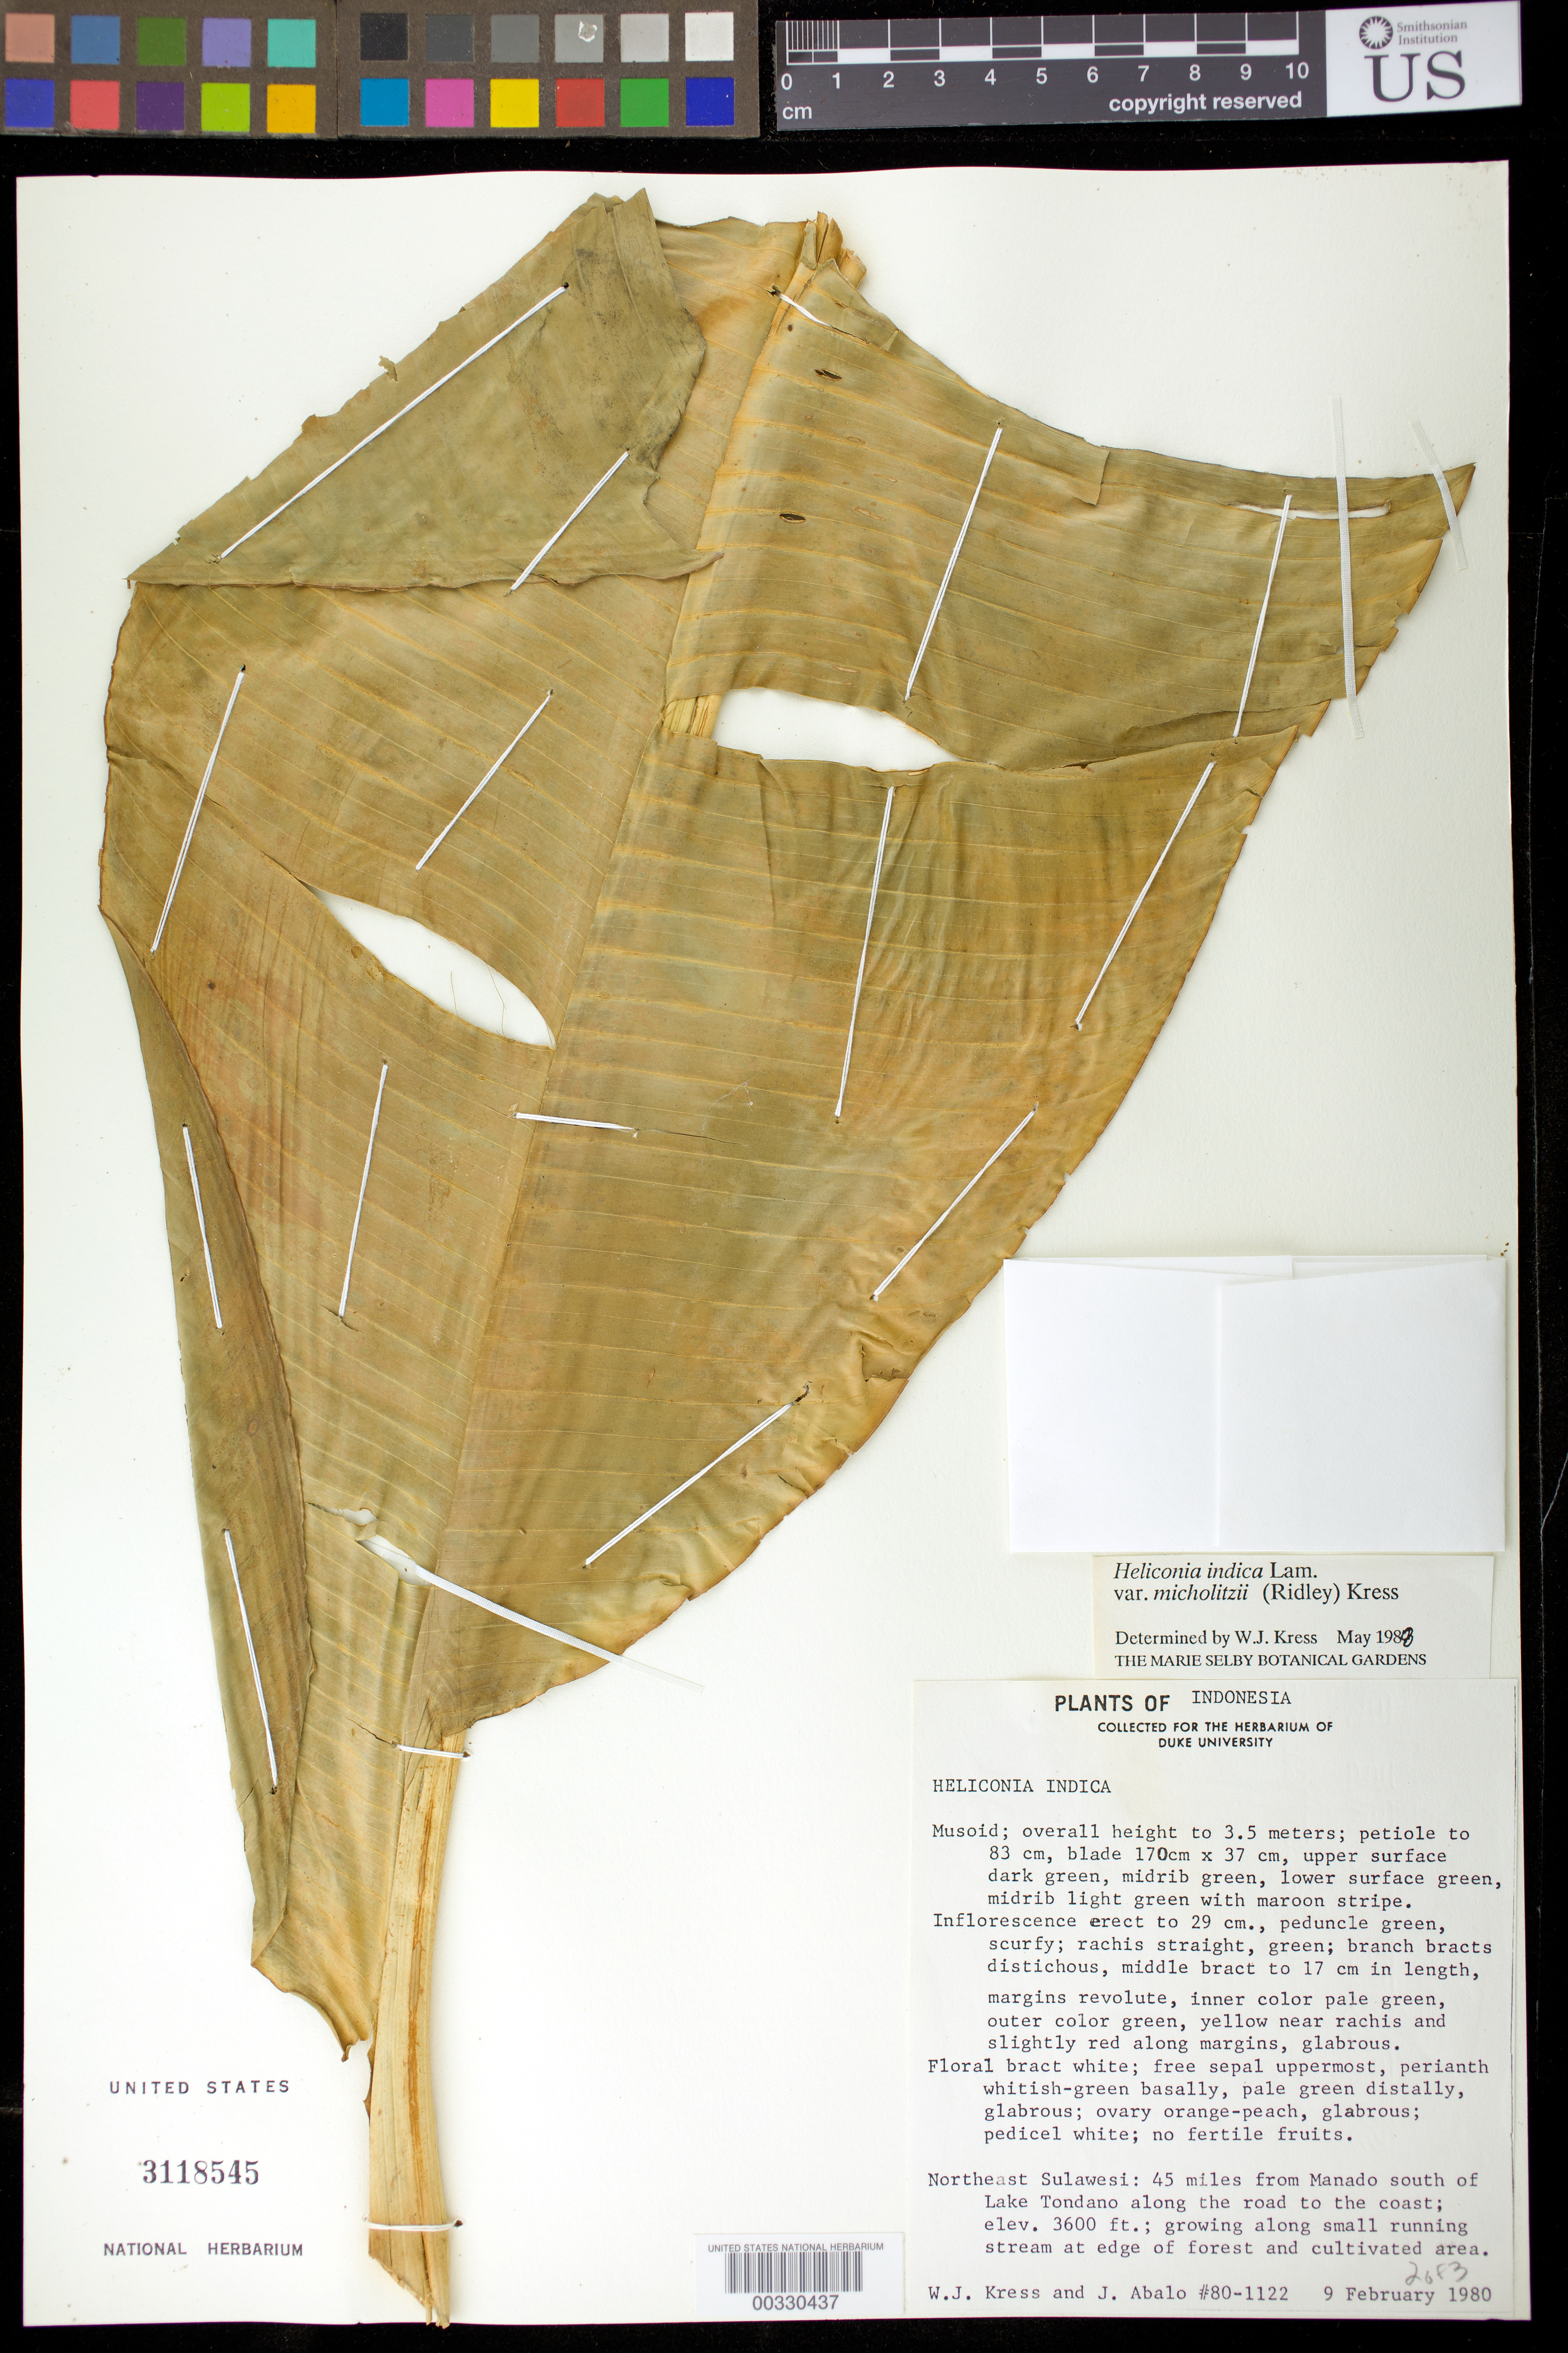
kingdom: Plantae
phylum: Tracheophyta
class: Liliopsida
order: Zingiberales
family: Heliconiaceae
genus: Heliconia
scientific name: Heliconia indica var. micholitzii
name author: (Ridl.) W.J. Kress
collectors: W. J. Kress & J. E. Abalo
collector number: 80-1122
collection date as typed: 09 Feb 1980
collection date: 1980-02-09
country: Indonesia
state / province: Sulawesi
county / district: Sulawesi Utara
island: Sulawesi [Celebes]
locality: Northeast sulawesi, 45 miles from manado s of lake tondano along road to coast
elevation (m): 1097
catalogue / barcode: US 3118545